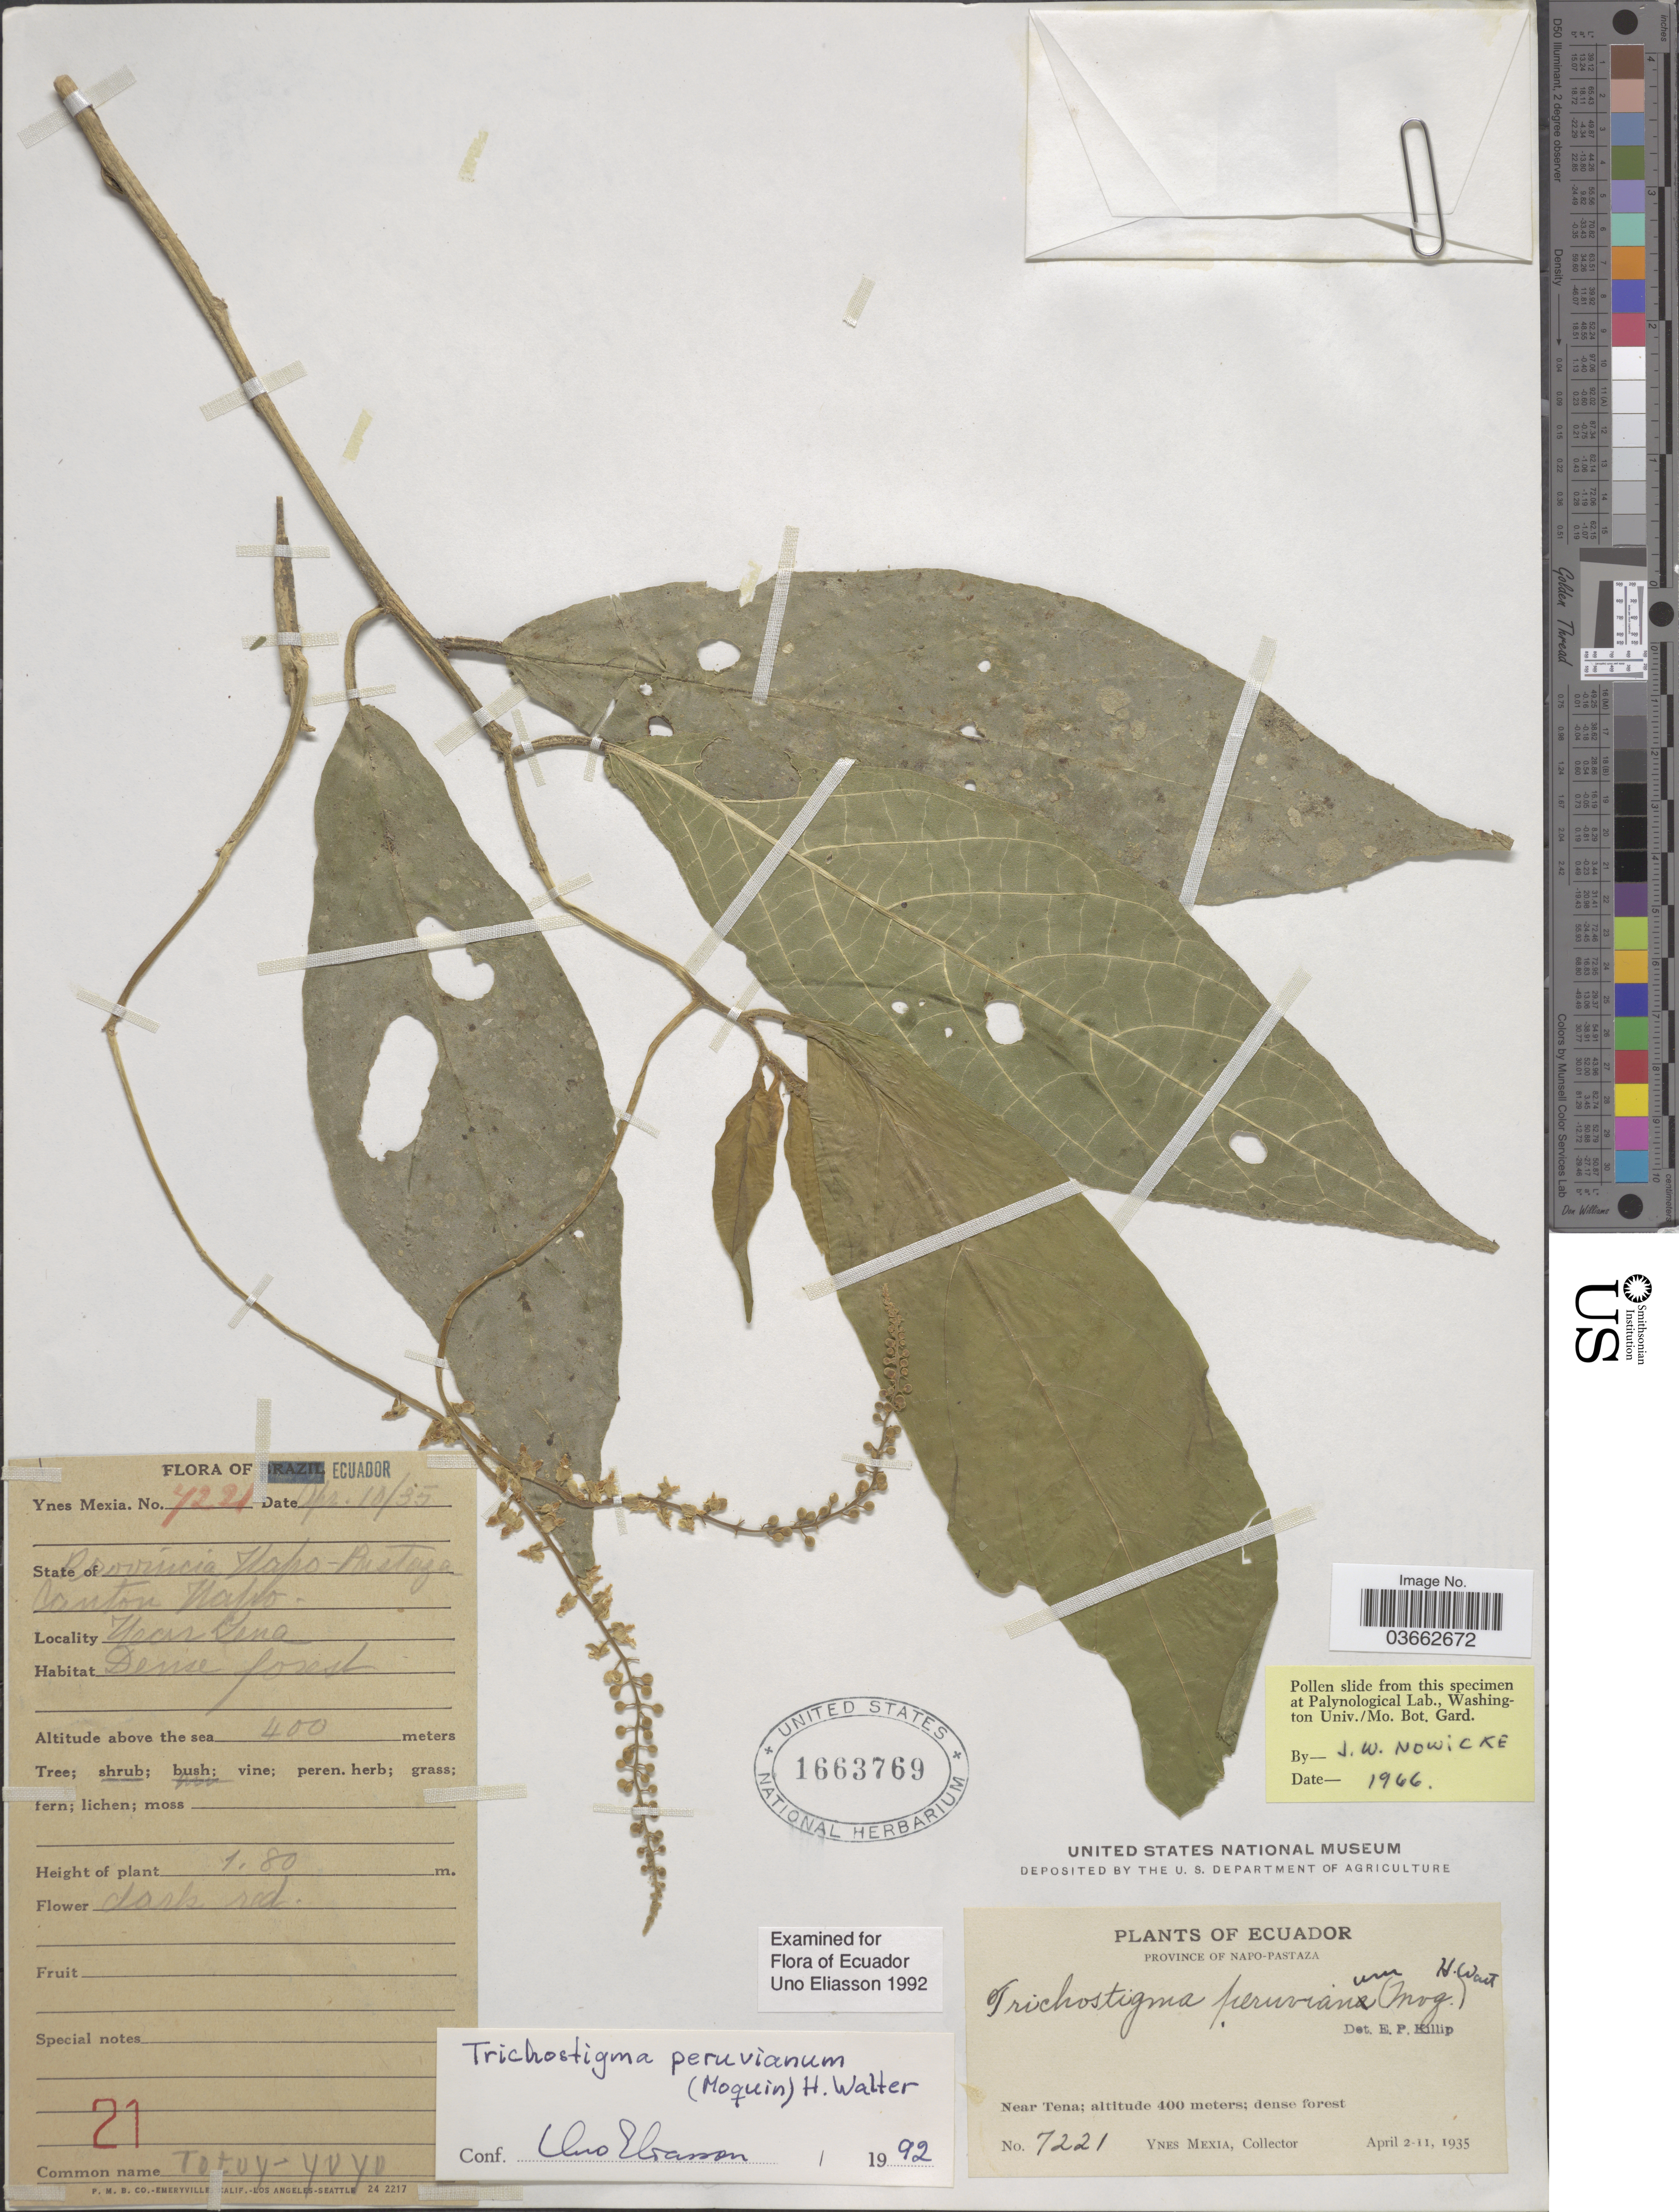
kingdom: Plantae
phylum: Tracheophyta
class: Magnoliopsida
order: Caryophyllales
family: Phytolaccaceae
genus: Trichostigma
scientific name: Trichostigma peruvianum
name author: (Moq.) H. Walter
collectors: Y. Mexia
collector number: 7221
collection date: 1935-04-10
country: Ecuador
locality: Provincia Napo-Pastaza Canton Napo. Near Tena.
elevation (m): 400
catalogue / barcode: US 1663769